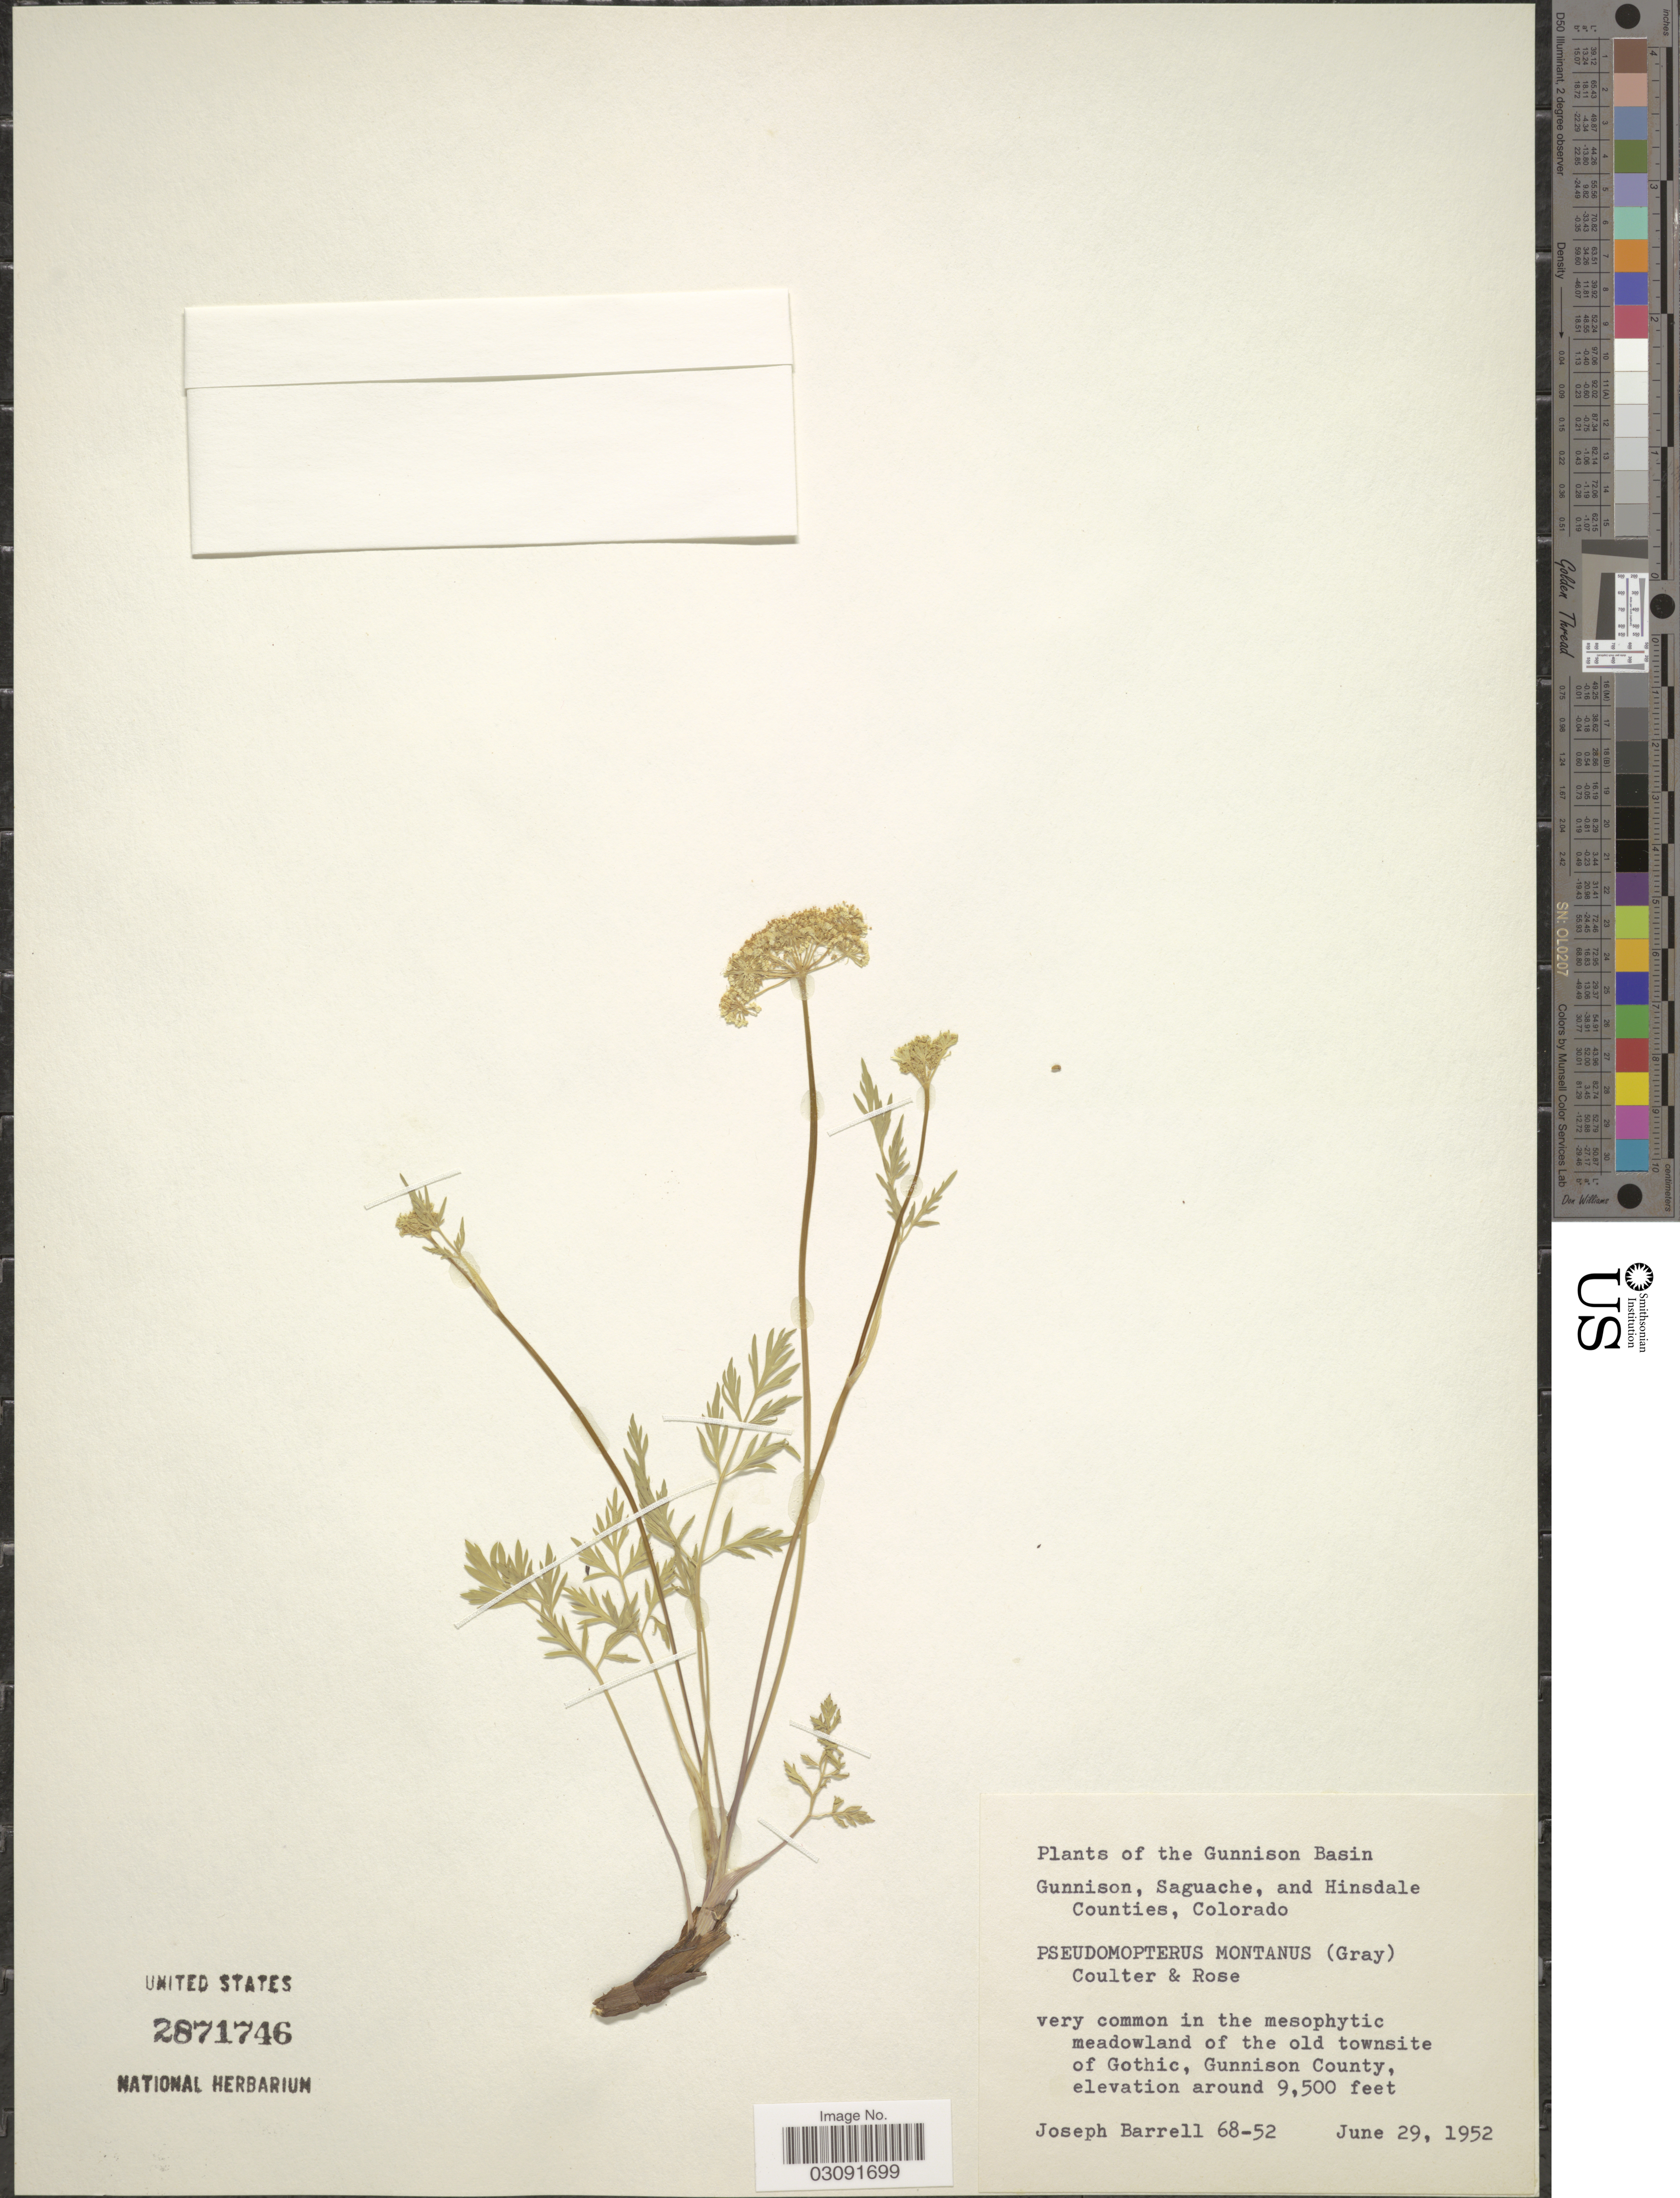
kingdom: Plantae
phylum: Tracheophyta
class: Magnoliopsida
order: Apiales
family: Apiaceae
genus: Pseudocymopterus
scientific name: Pseudocymopterus montanus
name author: (A. Gray) J.M. Coult. & Rose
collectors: J. Barrell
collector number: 68-52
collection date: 1952-06-29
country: United States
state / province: Colorado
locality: The Gunnison Basin, Gunnison, Saguache, and Hinsdale Counties, Colorado, meadowland of the old townsite of Gothic, Gunnison County.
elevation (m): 2896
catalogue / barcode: US 2871746